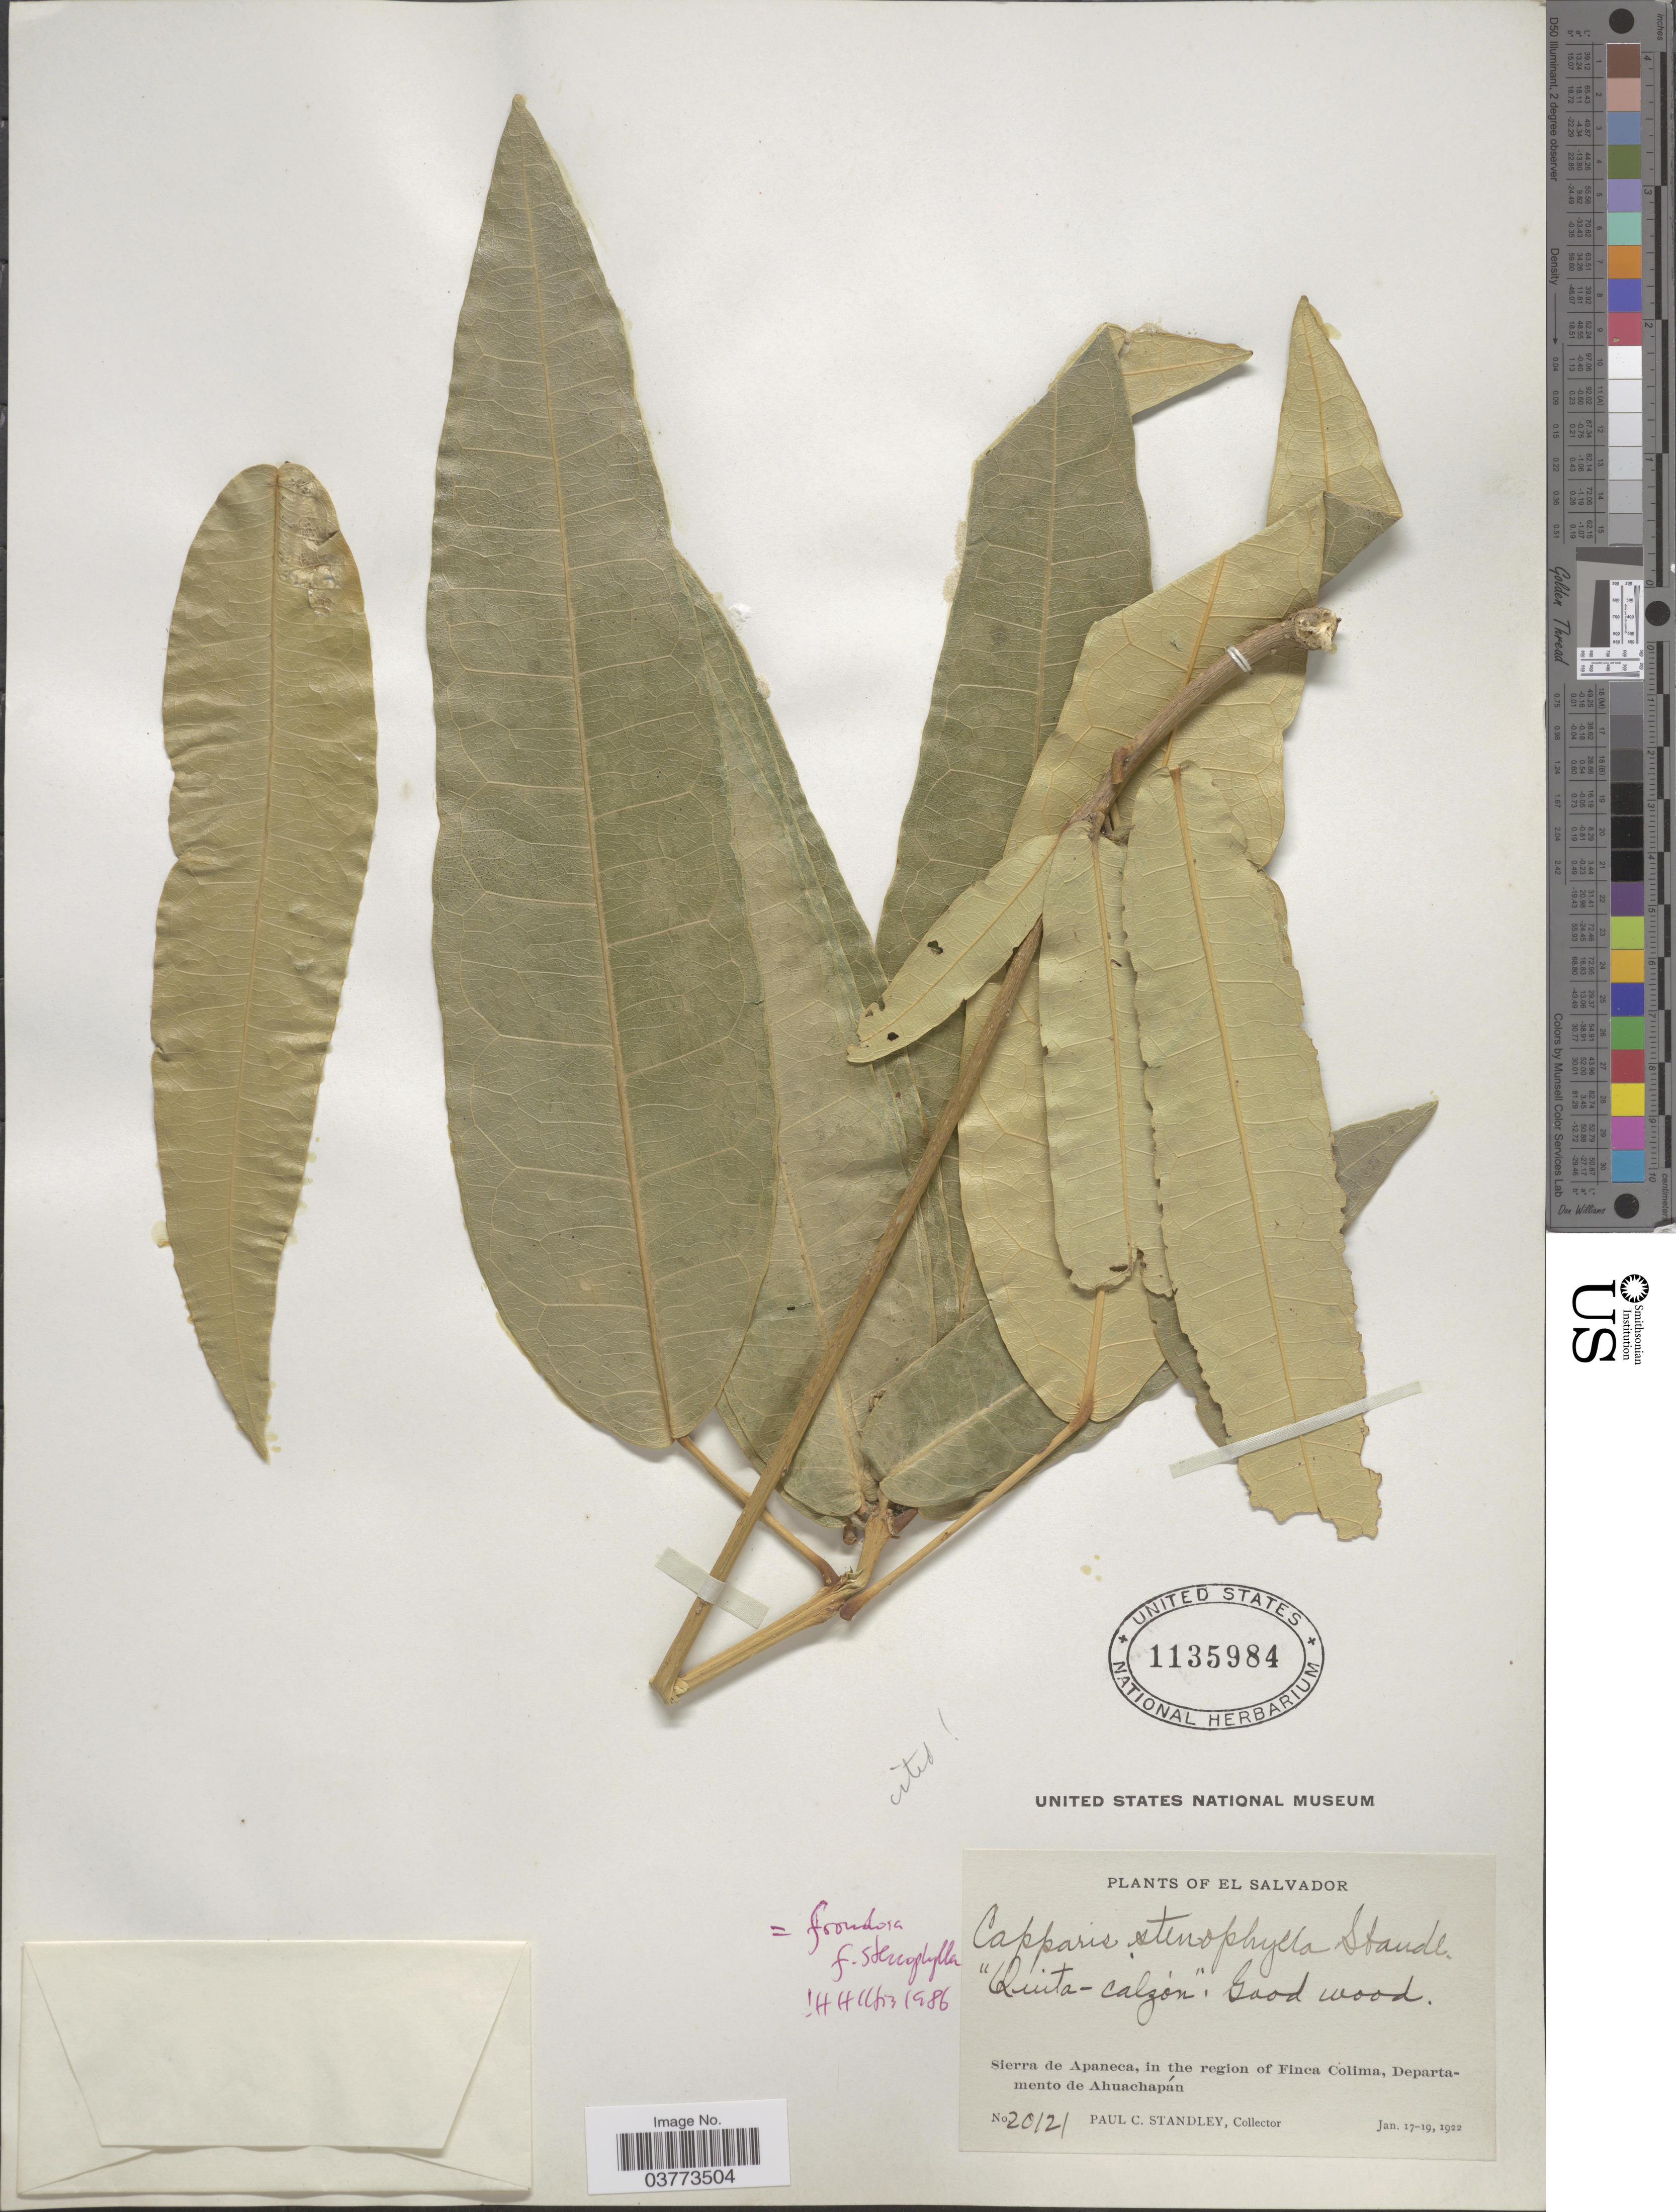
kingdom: Plantae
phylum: Tracheophyta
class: Magnoliopsida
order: Brassicales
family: Capparaceae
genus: Capparidastrum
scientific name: Capparidastrum frondosum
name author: (Jacq.) Cornejo & Iltis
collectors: P. C. Standley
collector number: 20121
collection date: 1922-01-17/1922-01-19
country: El Salvador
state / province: Ahuachapan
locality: Sierra de Apaneca, in the region of Finca Colima, Departemento de Ahuachapán.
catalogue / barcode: US 1135984